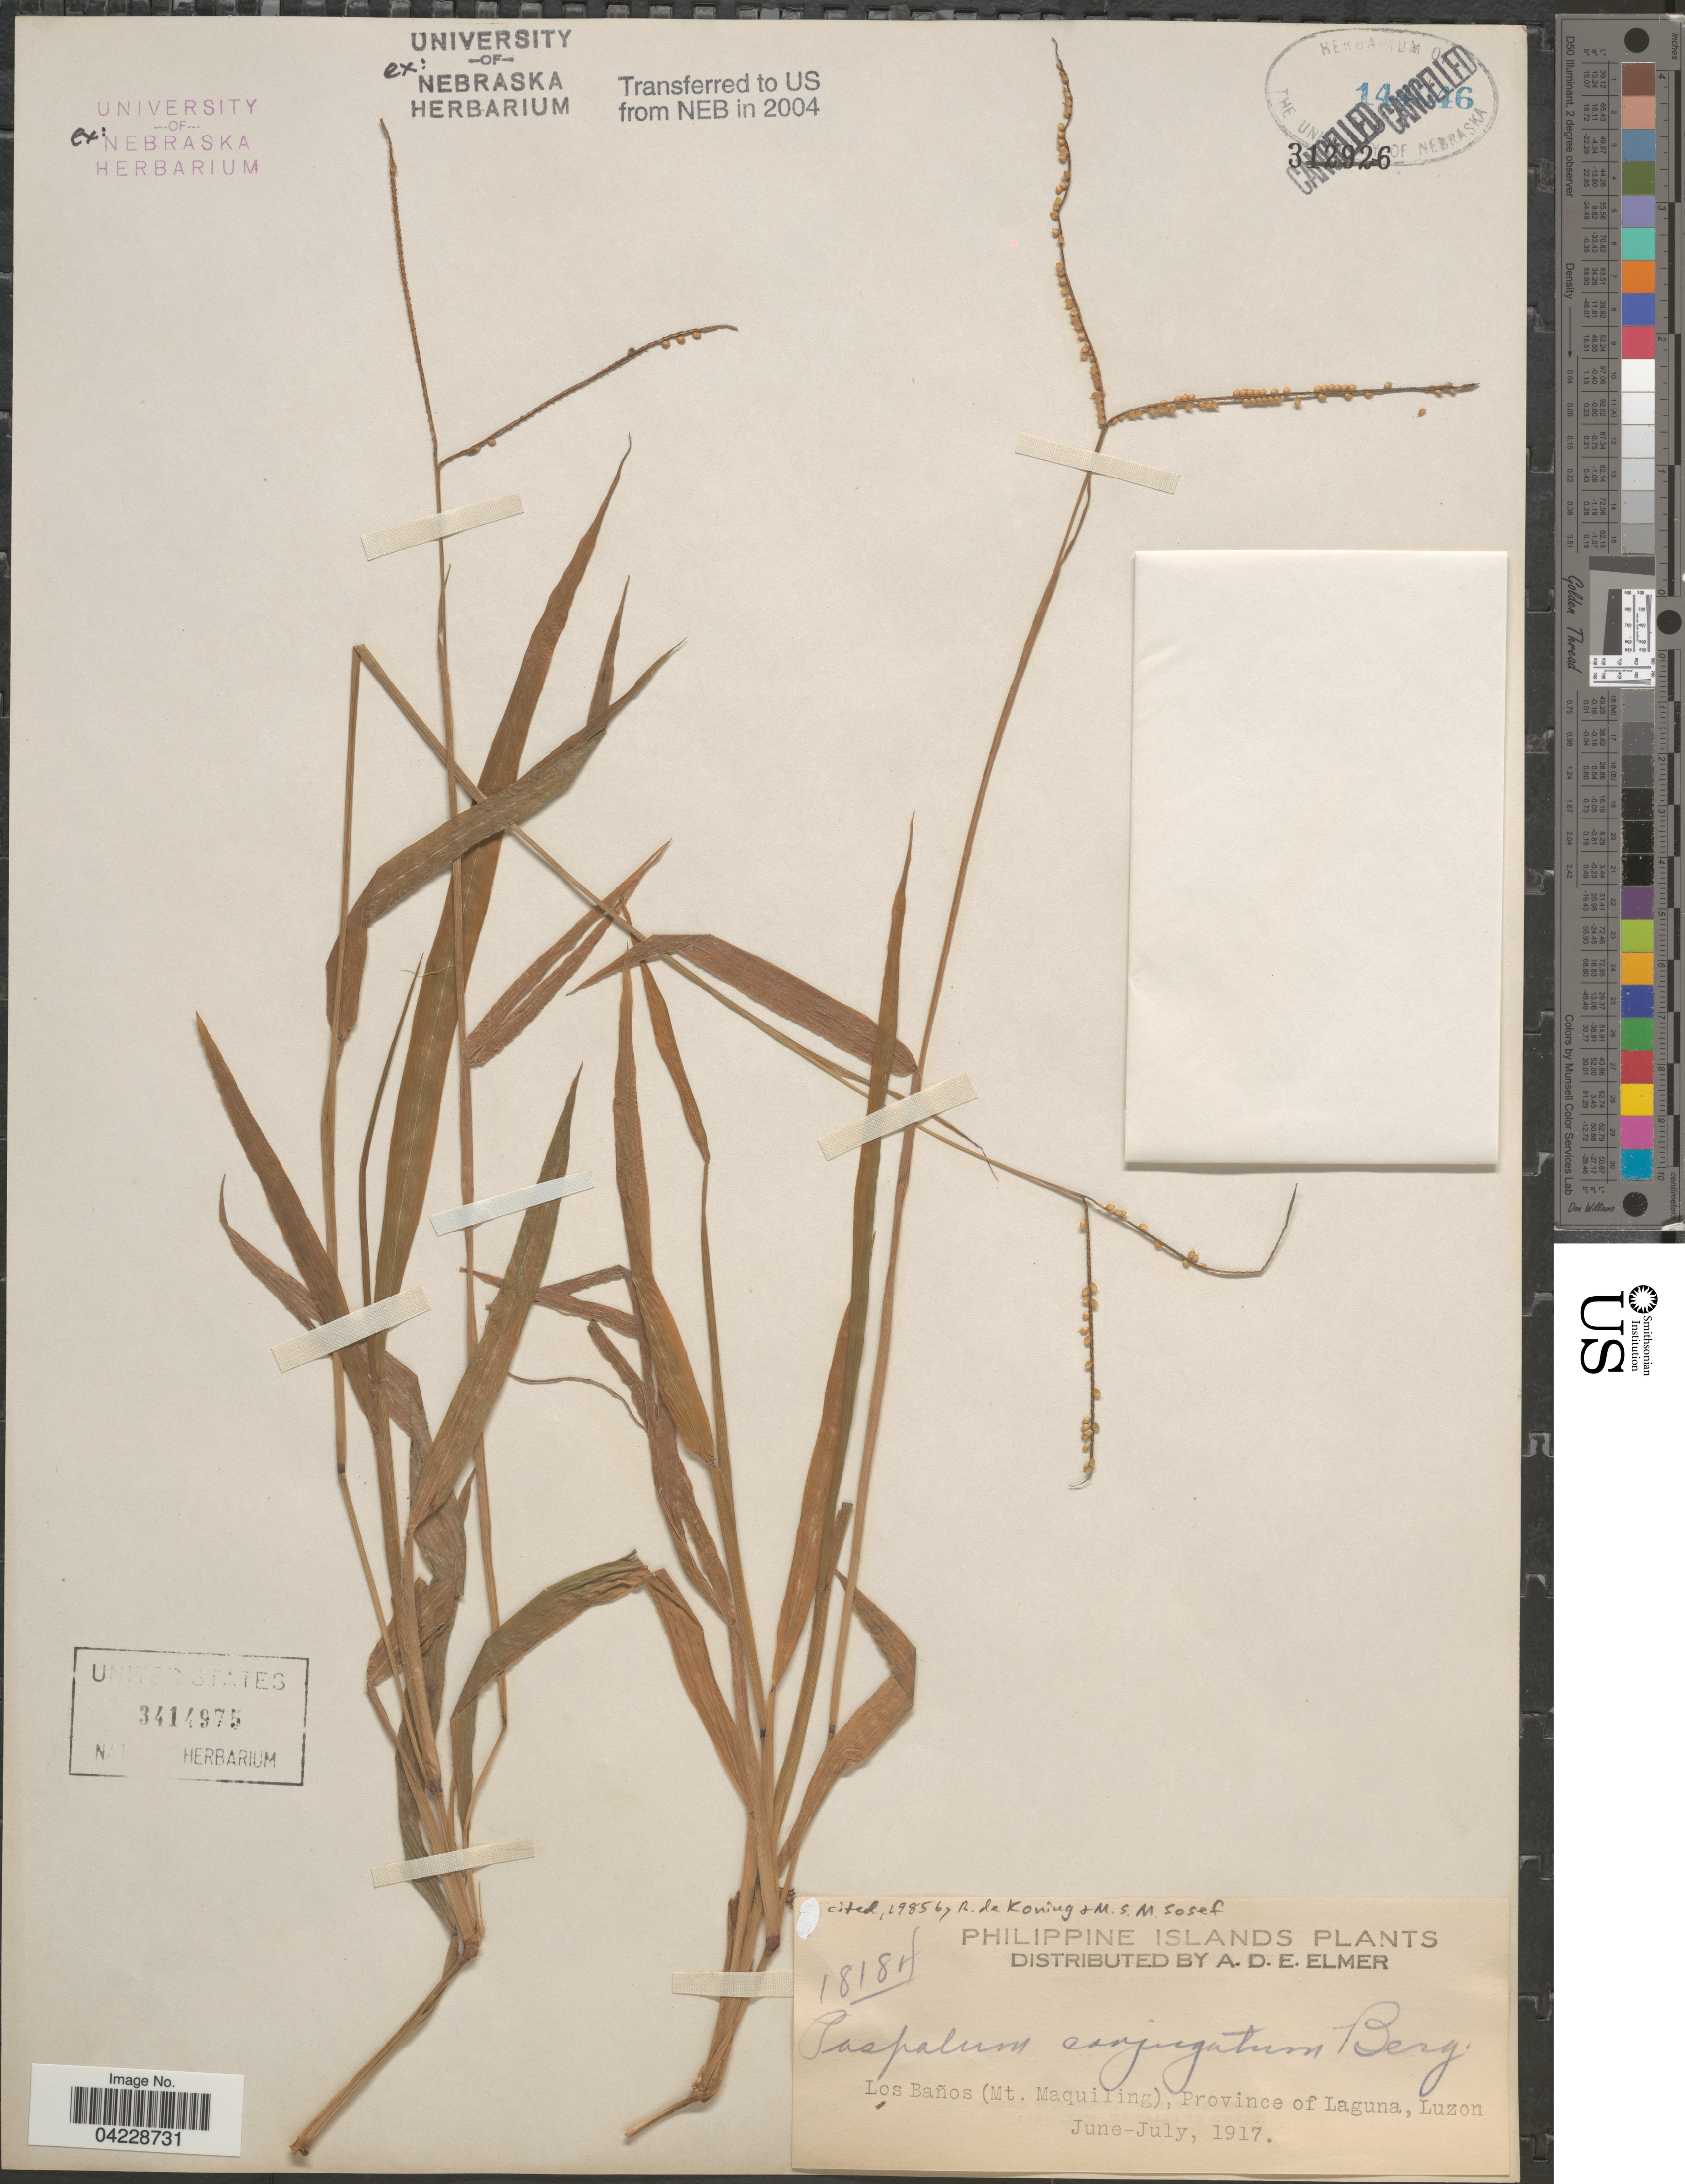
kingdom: Plantae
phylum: Tracheophyta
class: Liliopsida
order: Poales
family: Poaceae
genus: Paspalum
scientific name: Paspalum conjugatum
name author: P.J. Bergius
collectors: A. D. E. Elmer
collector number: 18184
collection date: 1917-06/1917-07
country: Philippines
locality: Philippine Islands. Los Baños (Mt. Maquiling), Province of Laguna, Luzon.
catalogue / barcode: US 3414975